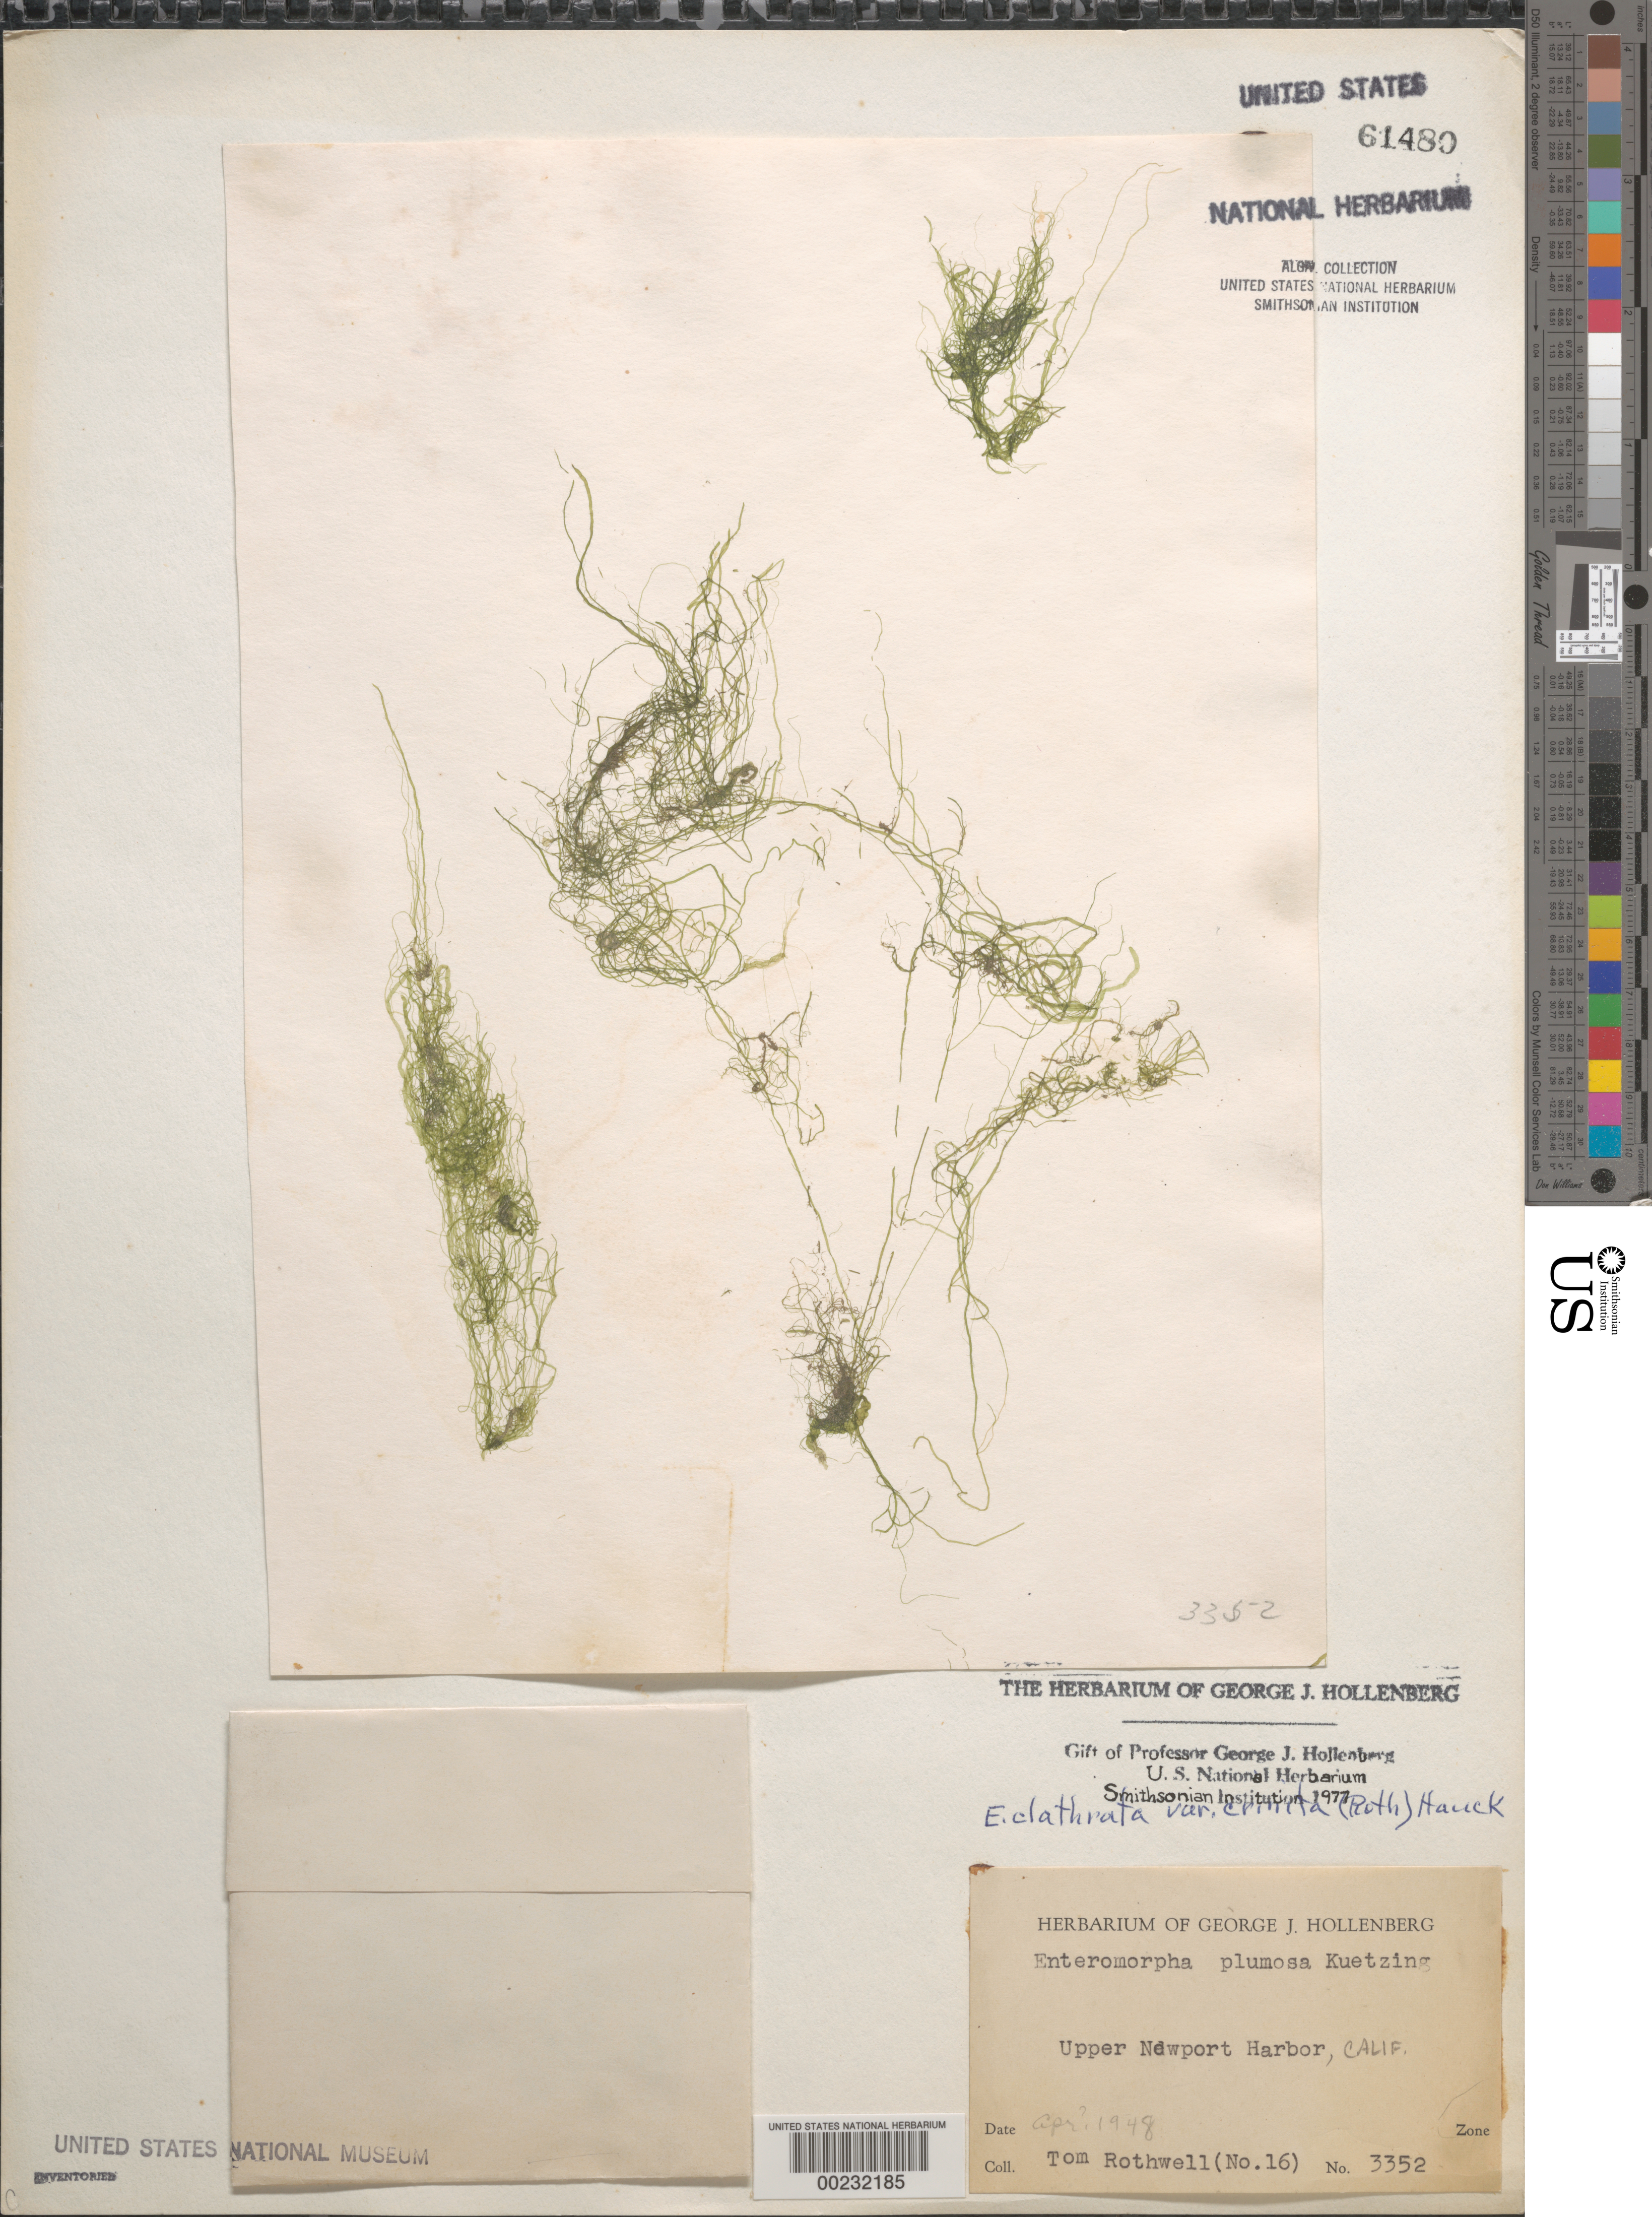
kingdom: Plantae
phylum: Chlorophyta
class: Ulvophyceae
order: Cladophorales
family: Cladophoraceae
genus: Cladophora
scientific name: Cladophora vagabunda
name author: (L.) C. Hoek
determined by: Algae name updating Project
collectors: T. Rothwell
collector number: GJH 3352 & Rothwell 16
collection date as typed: Apr 1948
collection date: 1948-04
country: United States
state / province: California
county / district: Orange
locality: Upper Newport Harbor, Newport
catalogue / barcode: US 61480